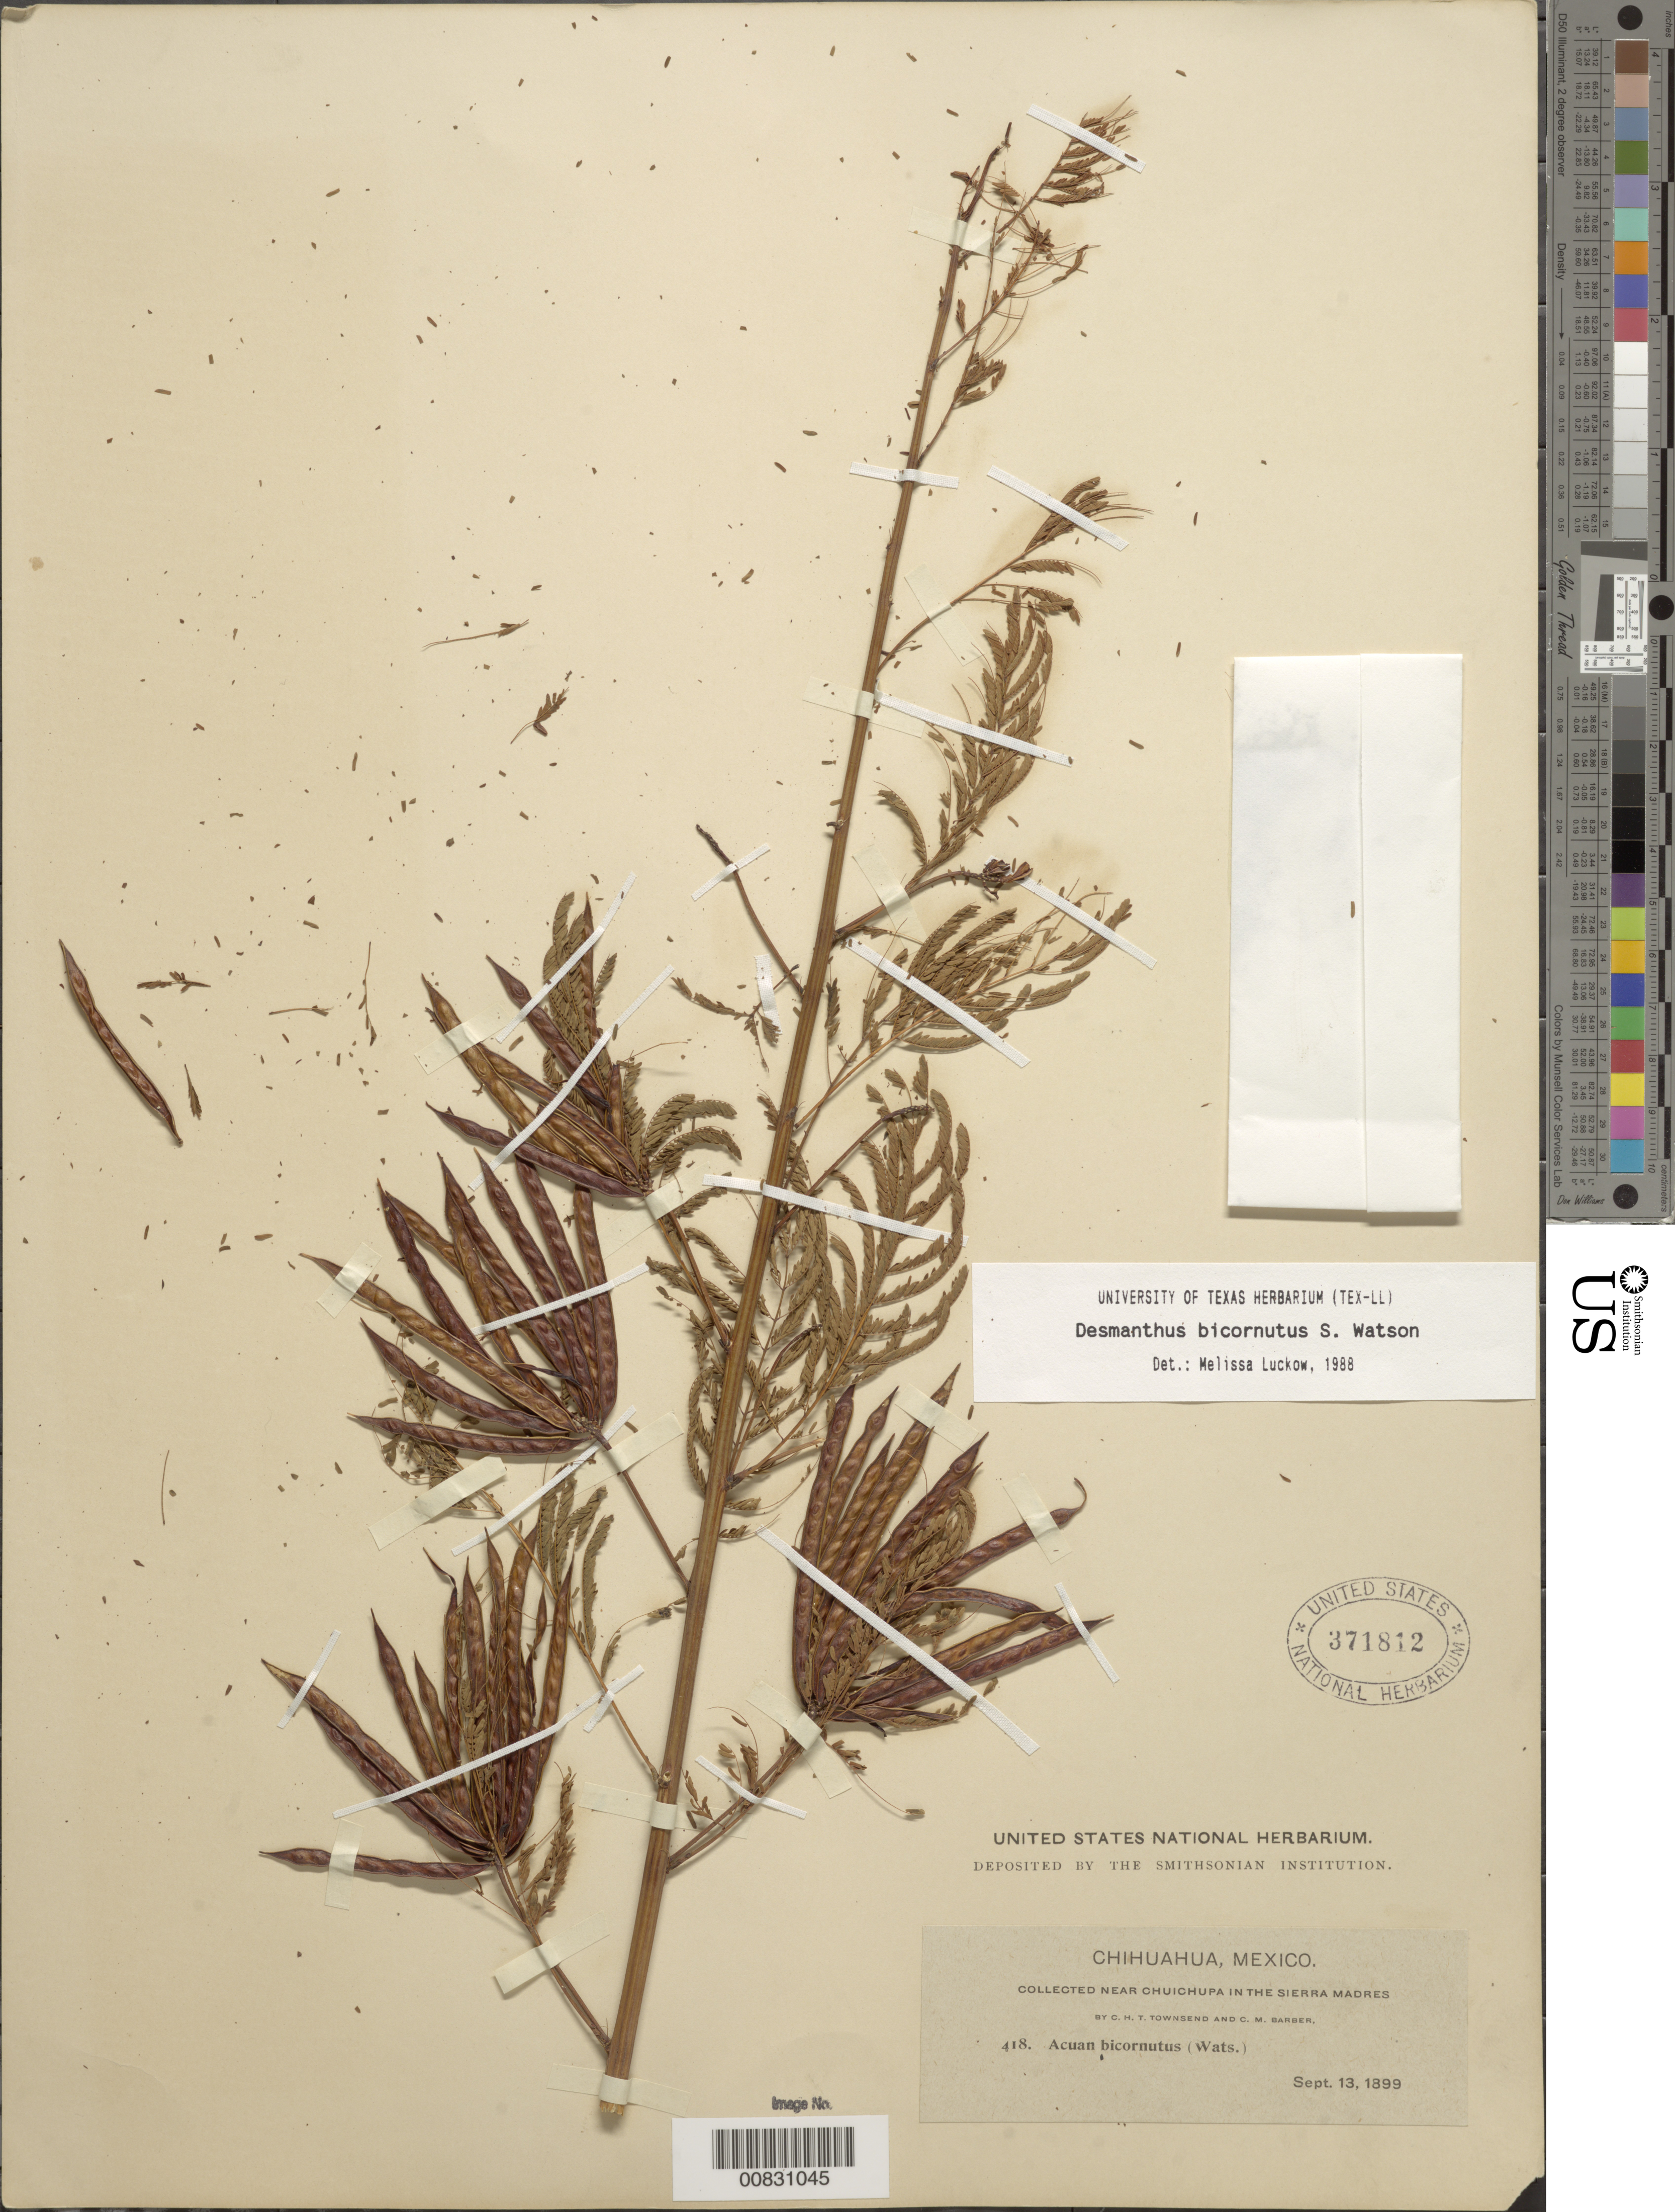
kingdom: Plantae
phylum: Tracheophyta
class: Magnoliopsida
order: Fabales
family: Fabaceae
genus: Desmanthus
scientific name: Desmanthus bicornutus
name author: S. Watson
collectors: C. H. T. Townsend & C. Barber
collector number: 418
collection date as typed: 13 Sep 1899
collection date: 1899-09-13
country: Mexico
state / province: Chihuahua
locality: Near Chuichupa in the Sierra Madre, Chihuahua.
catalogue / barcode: US 371812